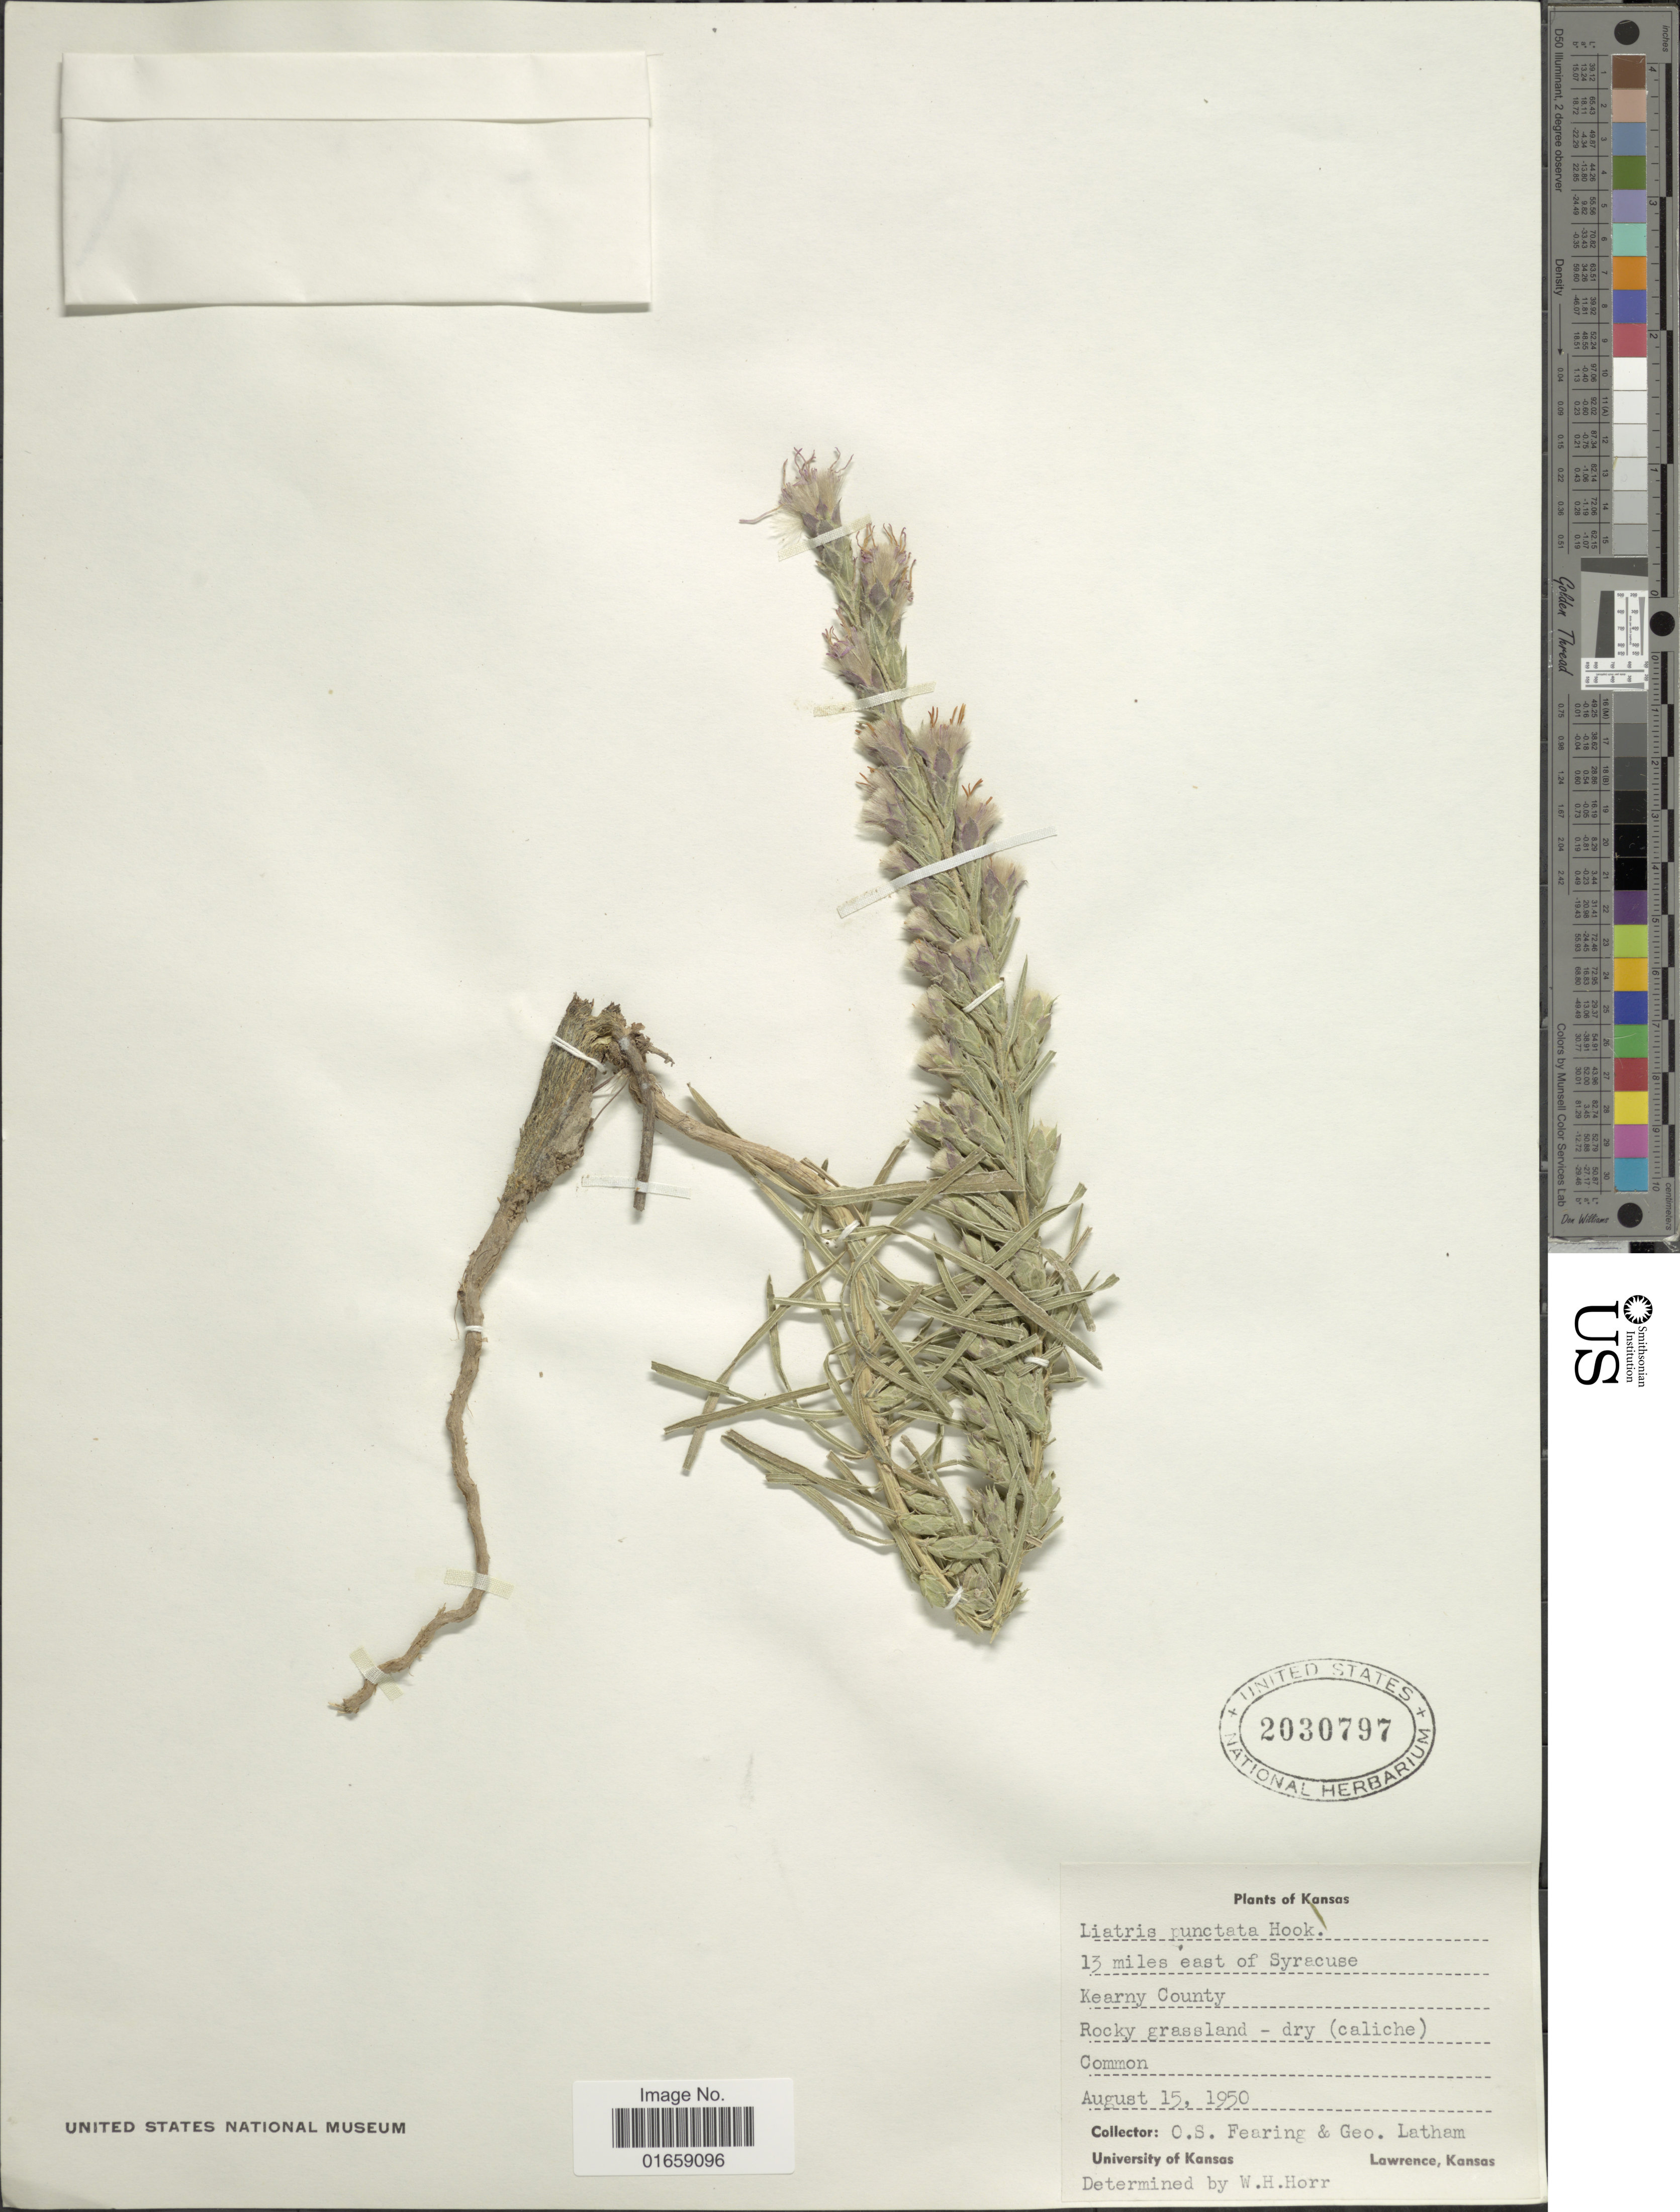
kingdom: Plantae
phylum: Tracheophyta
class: Magnoliopsida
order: Asterales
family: Asteraceae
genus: Liatris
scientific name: Liatris punctata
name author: Hook.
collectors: O. S. Fearing & G. Latham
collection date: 1950-08-15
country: United States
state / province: Kansas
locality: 13 miles east of Syracuse, Kearny County, Rocky grassland-dry (caliche)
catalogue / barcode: US 2030797